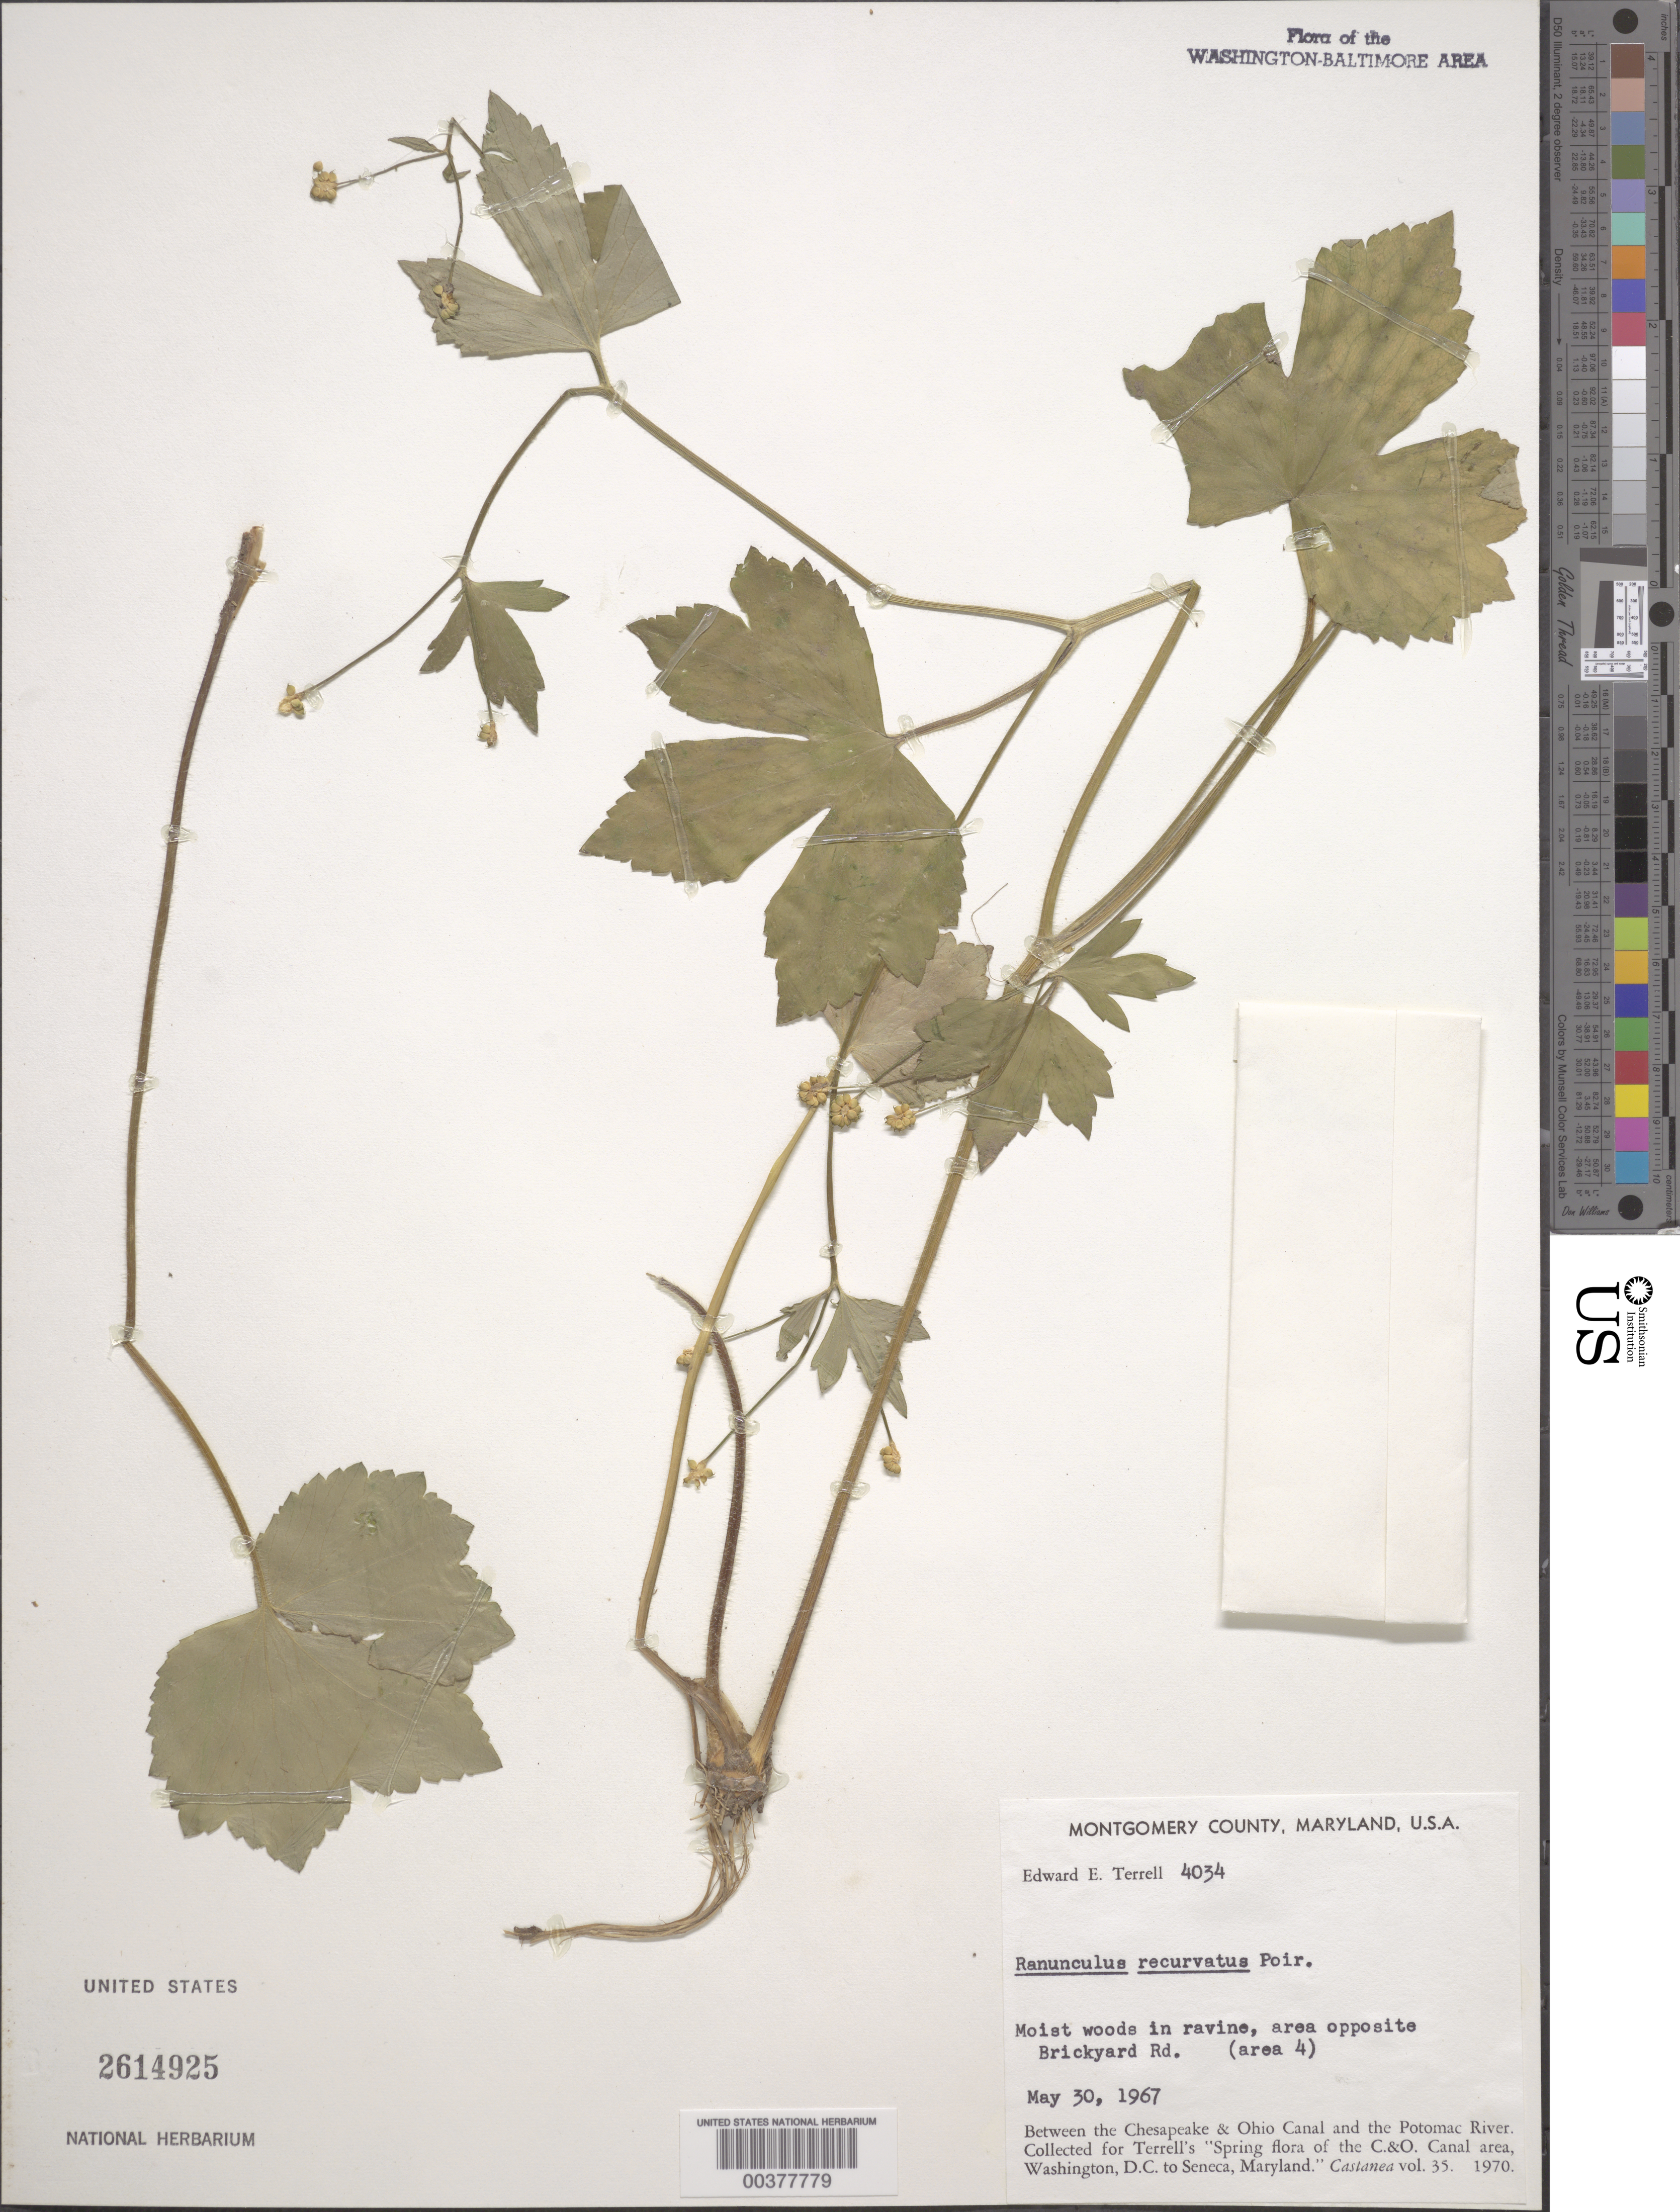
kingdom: Plantae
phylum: Tracheophyta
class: Magnoliopsida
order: Ranunculales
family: Ranunculaceae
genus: Ranunculus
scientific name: Ranunculus recurvatus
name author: Poir.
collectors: E. E. Terrell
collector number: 4034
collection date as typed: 30 May 1967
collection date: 1967-05-30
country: United States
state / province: Maryland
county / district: Montgomery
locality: Opposite Brickyard Road C. & O. Canal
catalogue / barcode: US 2614925